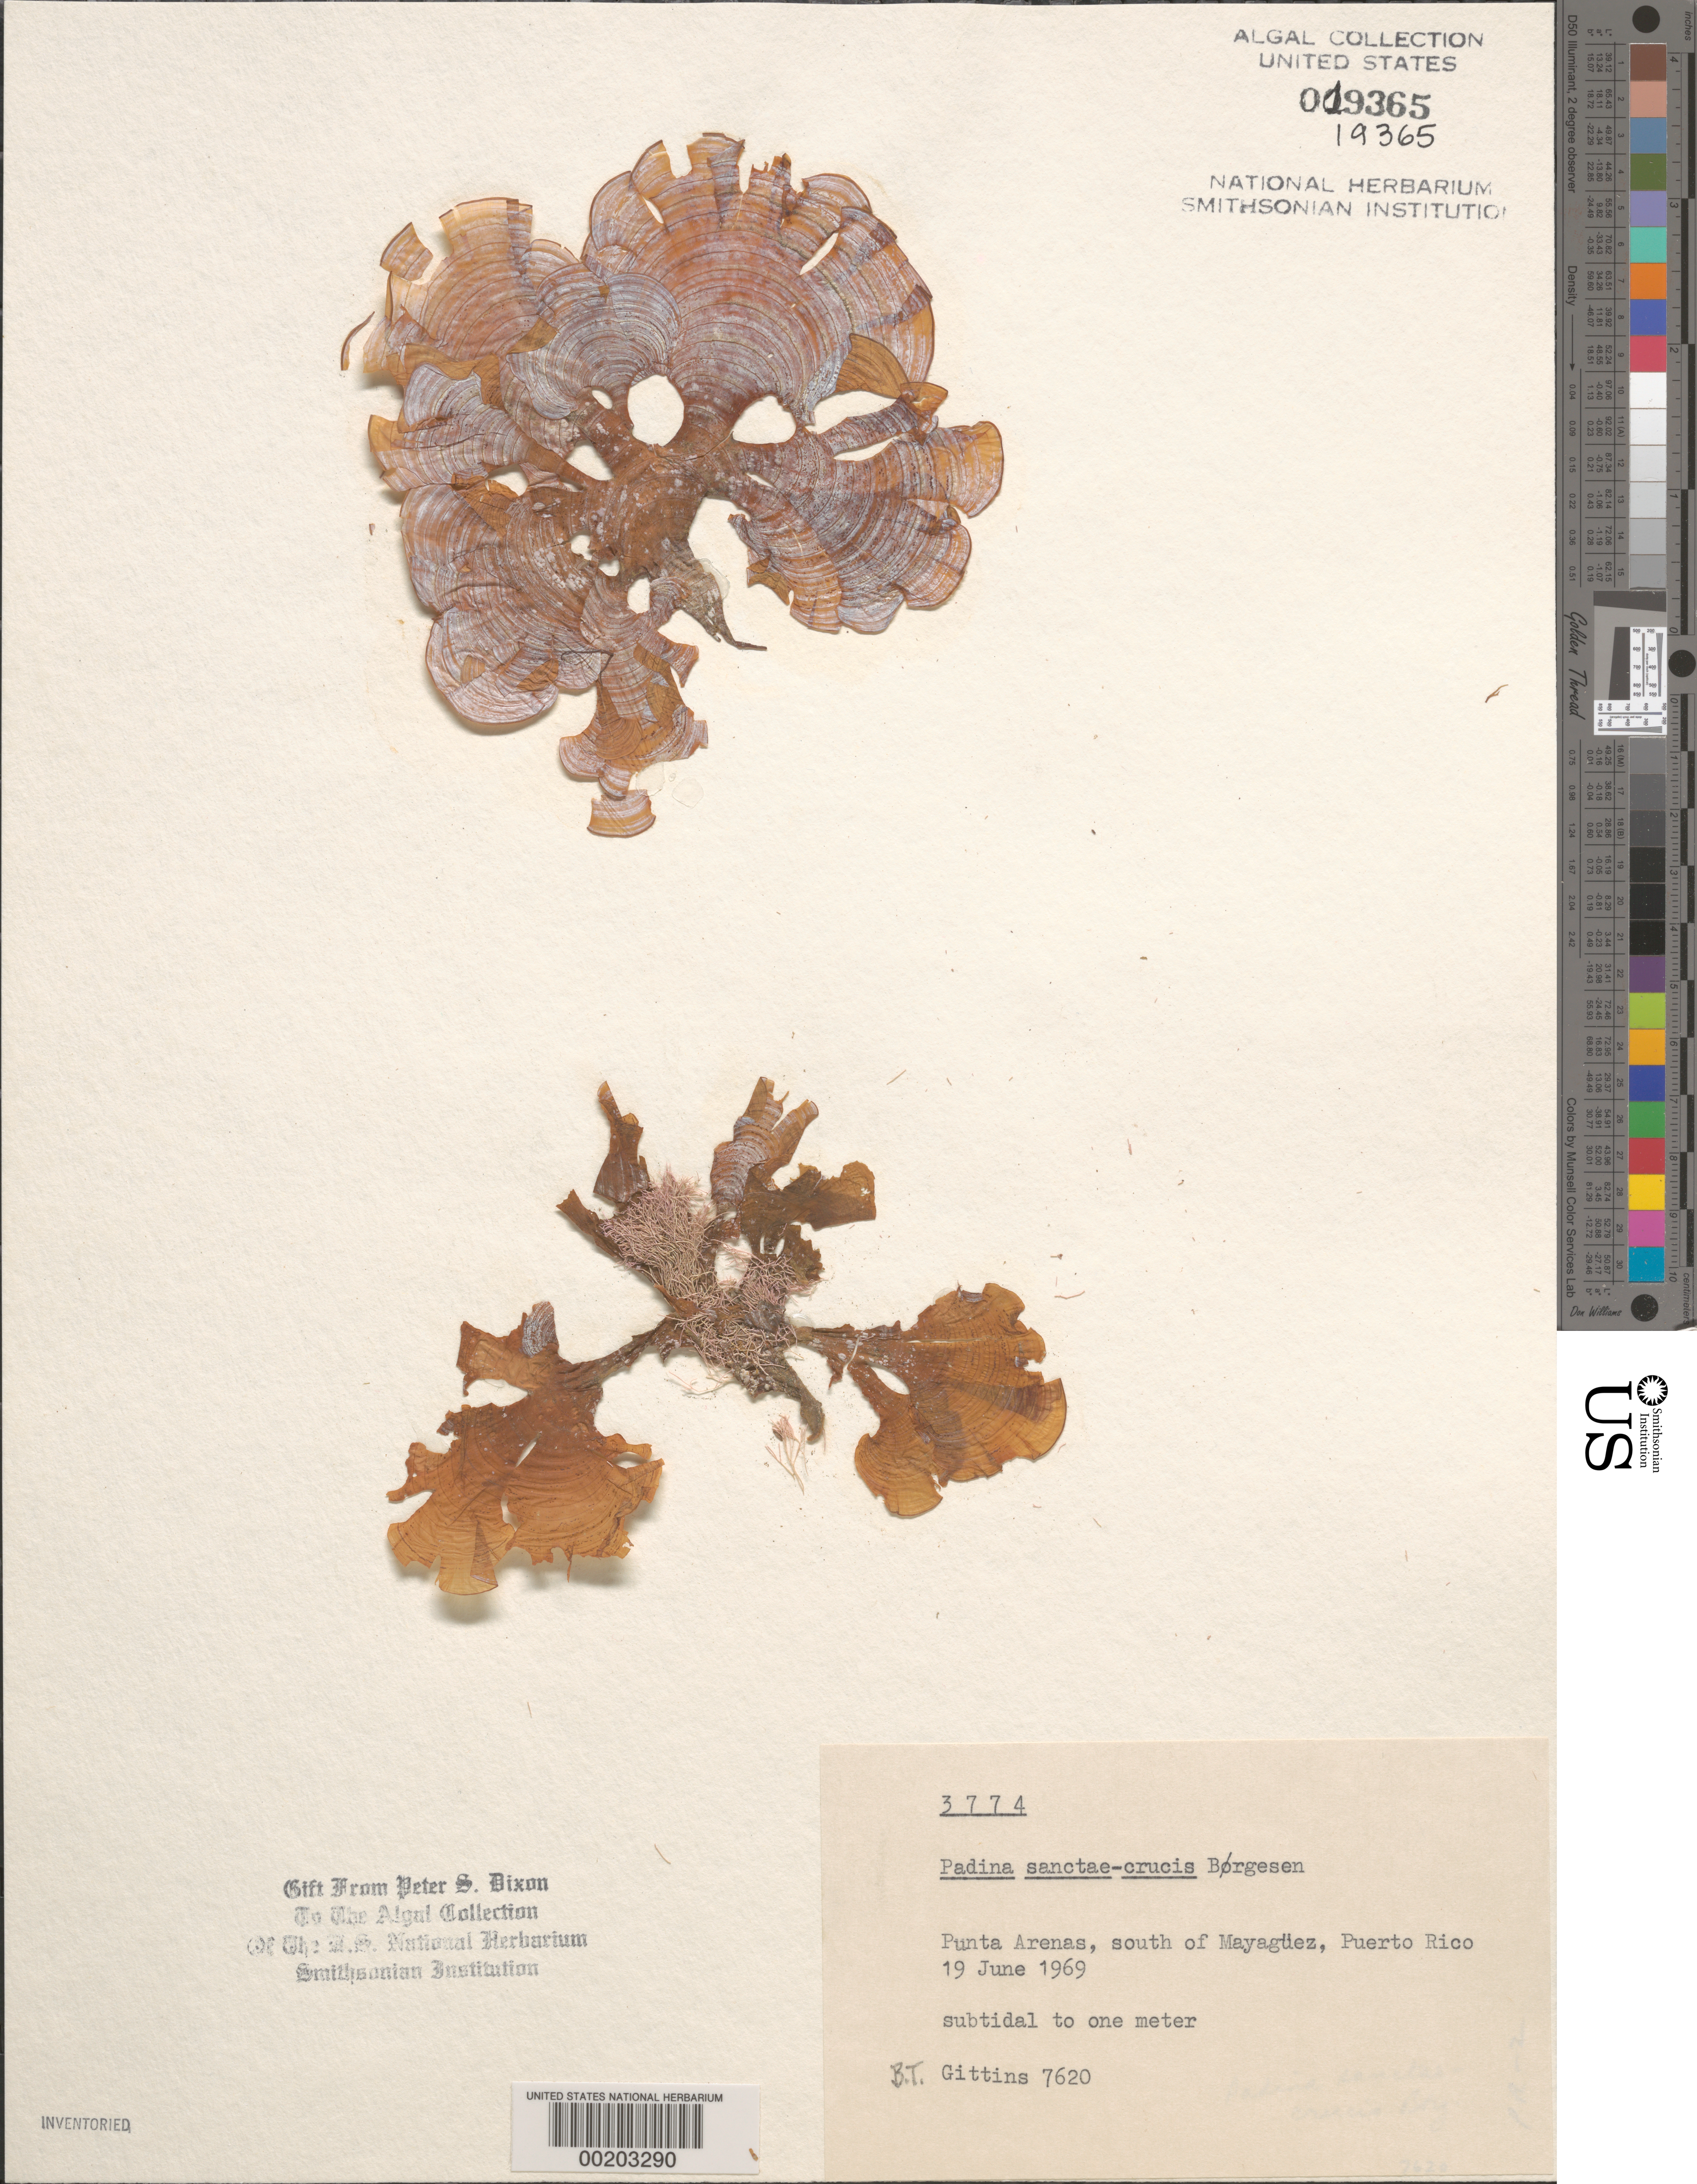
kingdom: Chromista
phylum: Ochrophyta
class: Phaeophyceae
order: Dictyotales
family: Dictyotaceae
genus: Padina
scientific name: Padina sanctae-crucis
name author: Børgesen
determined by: Dixon, P. S.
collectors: B. Gittins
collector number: BTG 7620 & PSD 3774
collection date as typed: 19 Jun 1969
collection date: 1969-06-19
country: Puerto Rico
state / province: Mayaguez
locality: Punta arenas, south of mayaguez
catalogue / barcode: US 19365